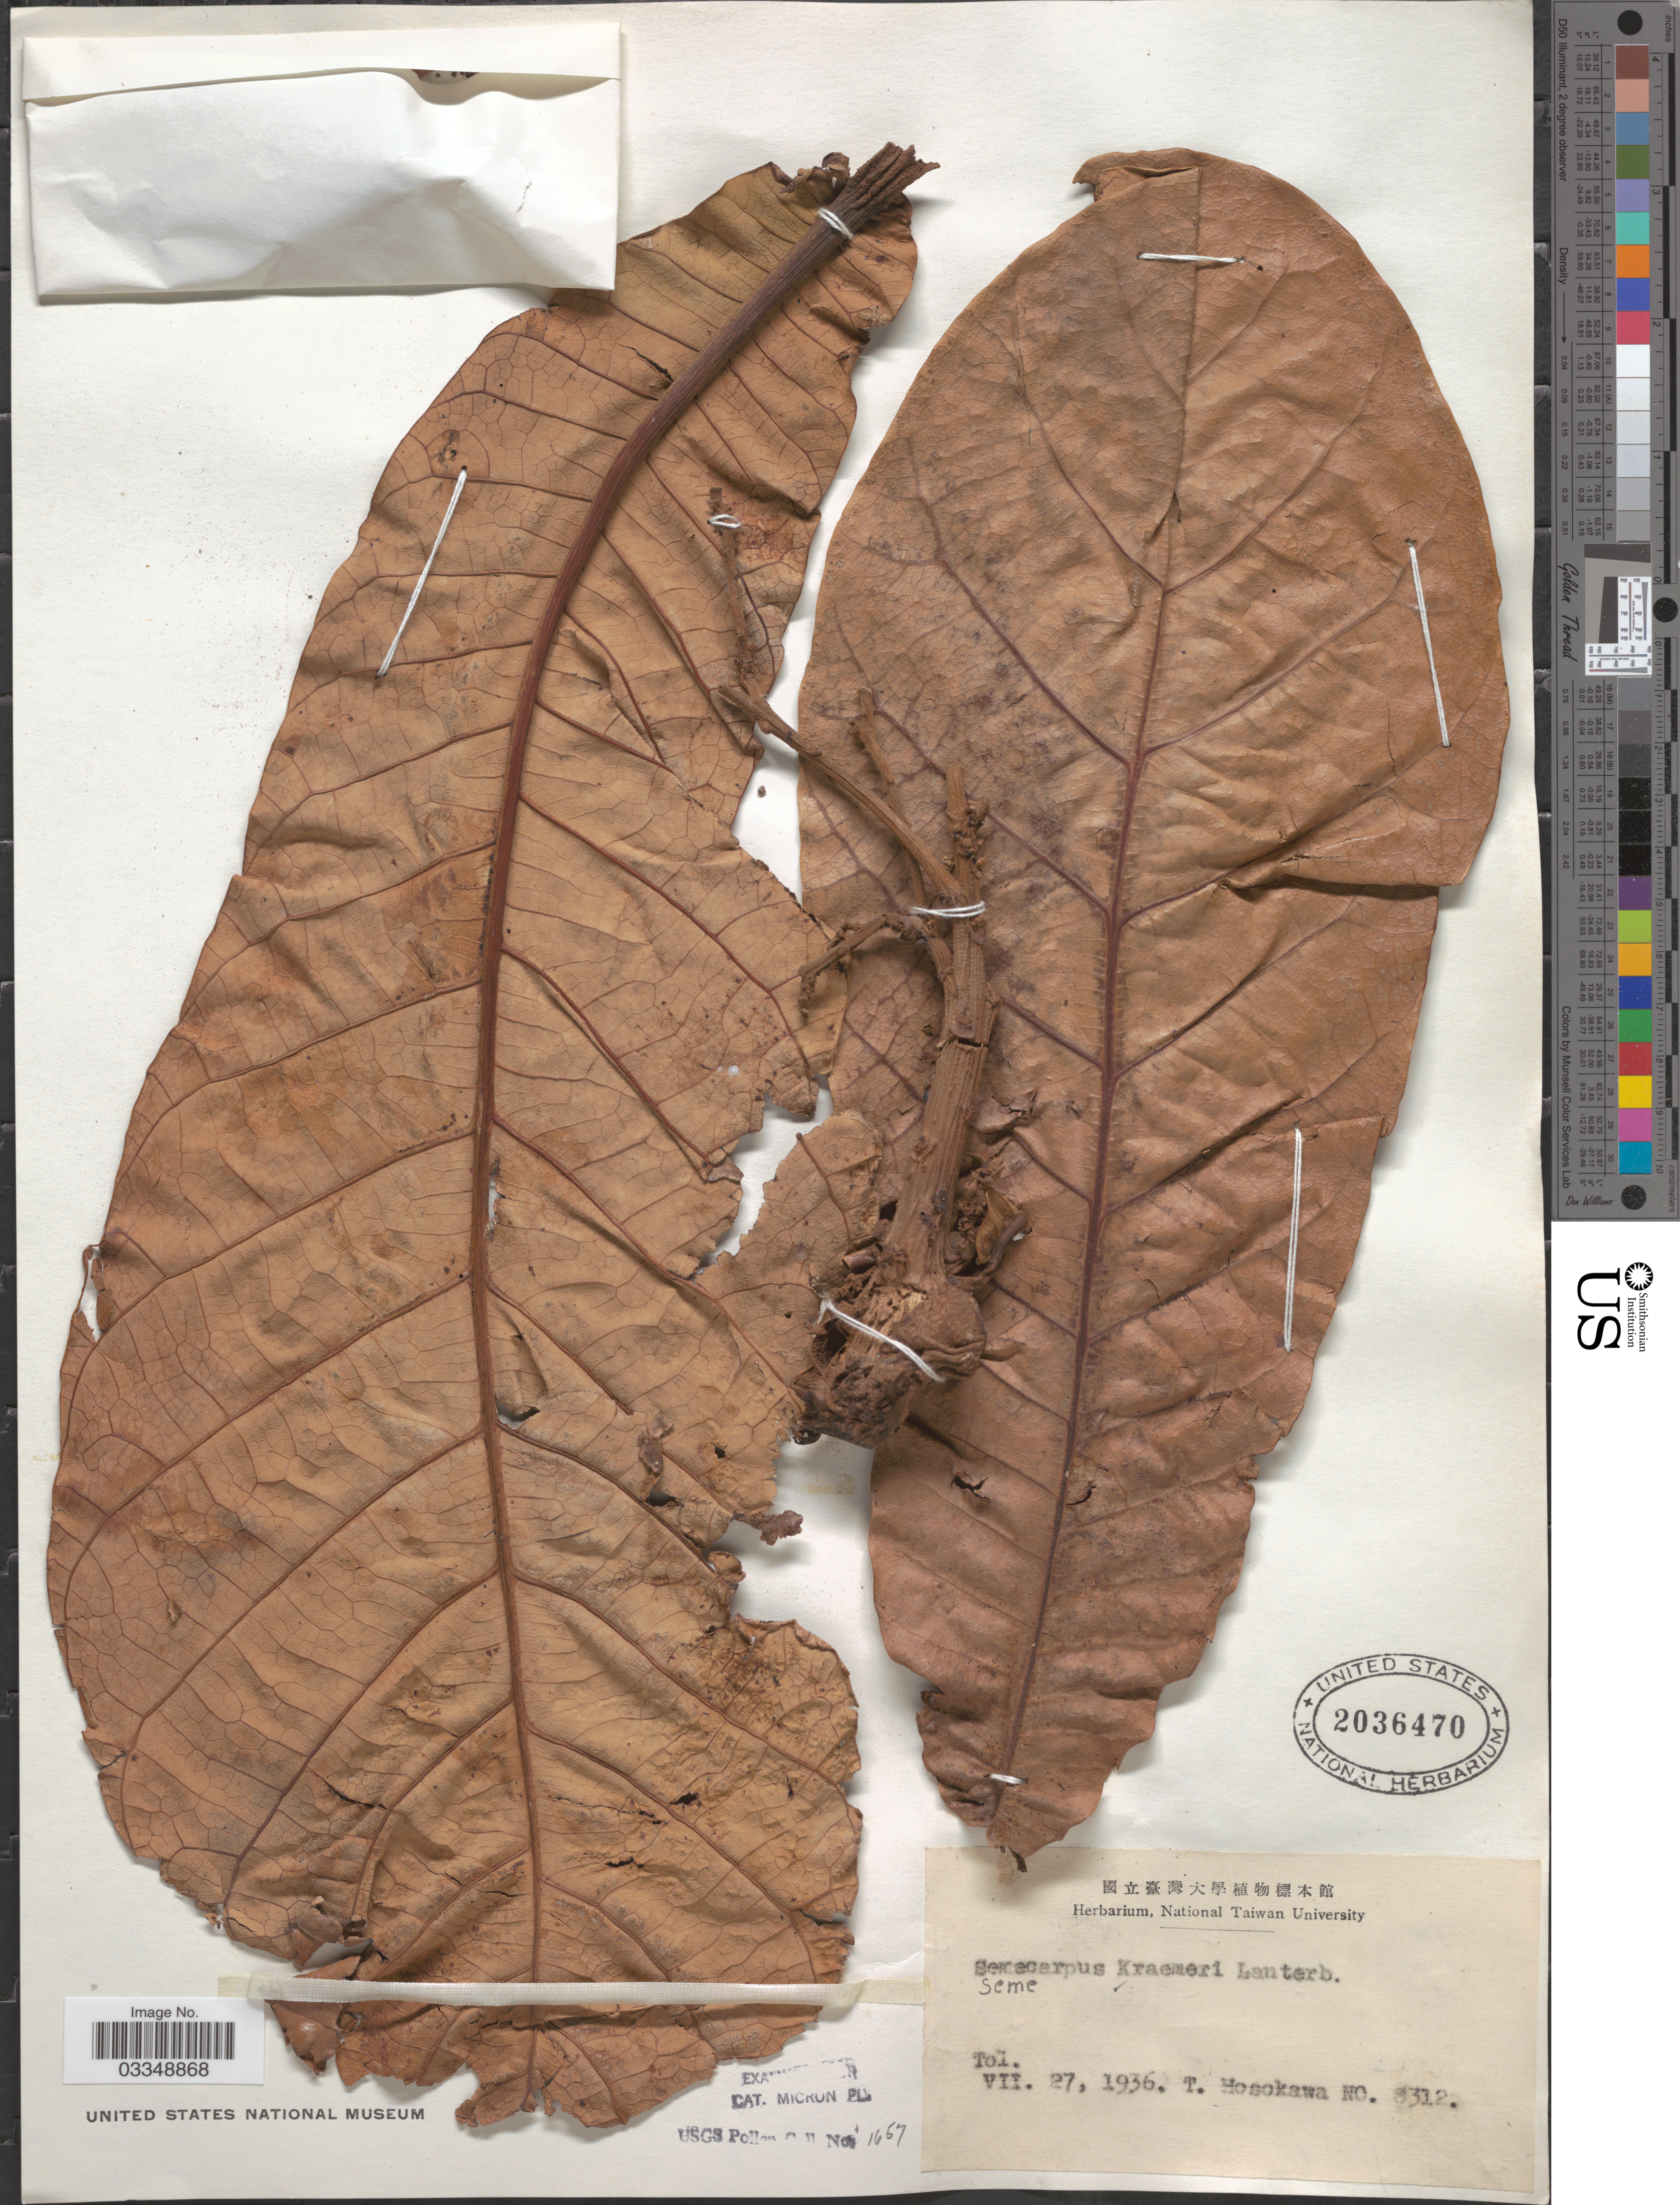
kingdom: Plantae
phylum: Tracheophyta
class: Magnoliopsida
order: Sapindales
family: Anacardiaceae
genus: Semecarpus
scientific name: Semecarpus kraemeri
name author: Lauterb.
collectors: T. Hosokawa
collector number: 8312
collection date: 1936-07-27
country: Taiwan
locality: Tol.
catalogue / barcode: US 2036470